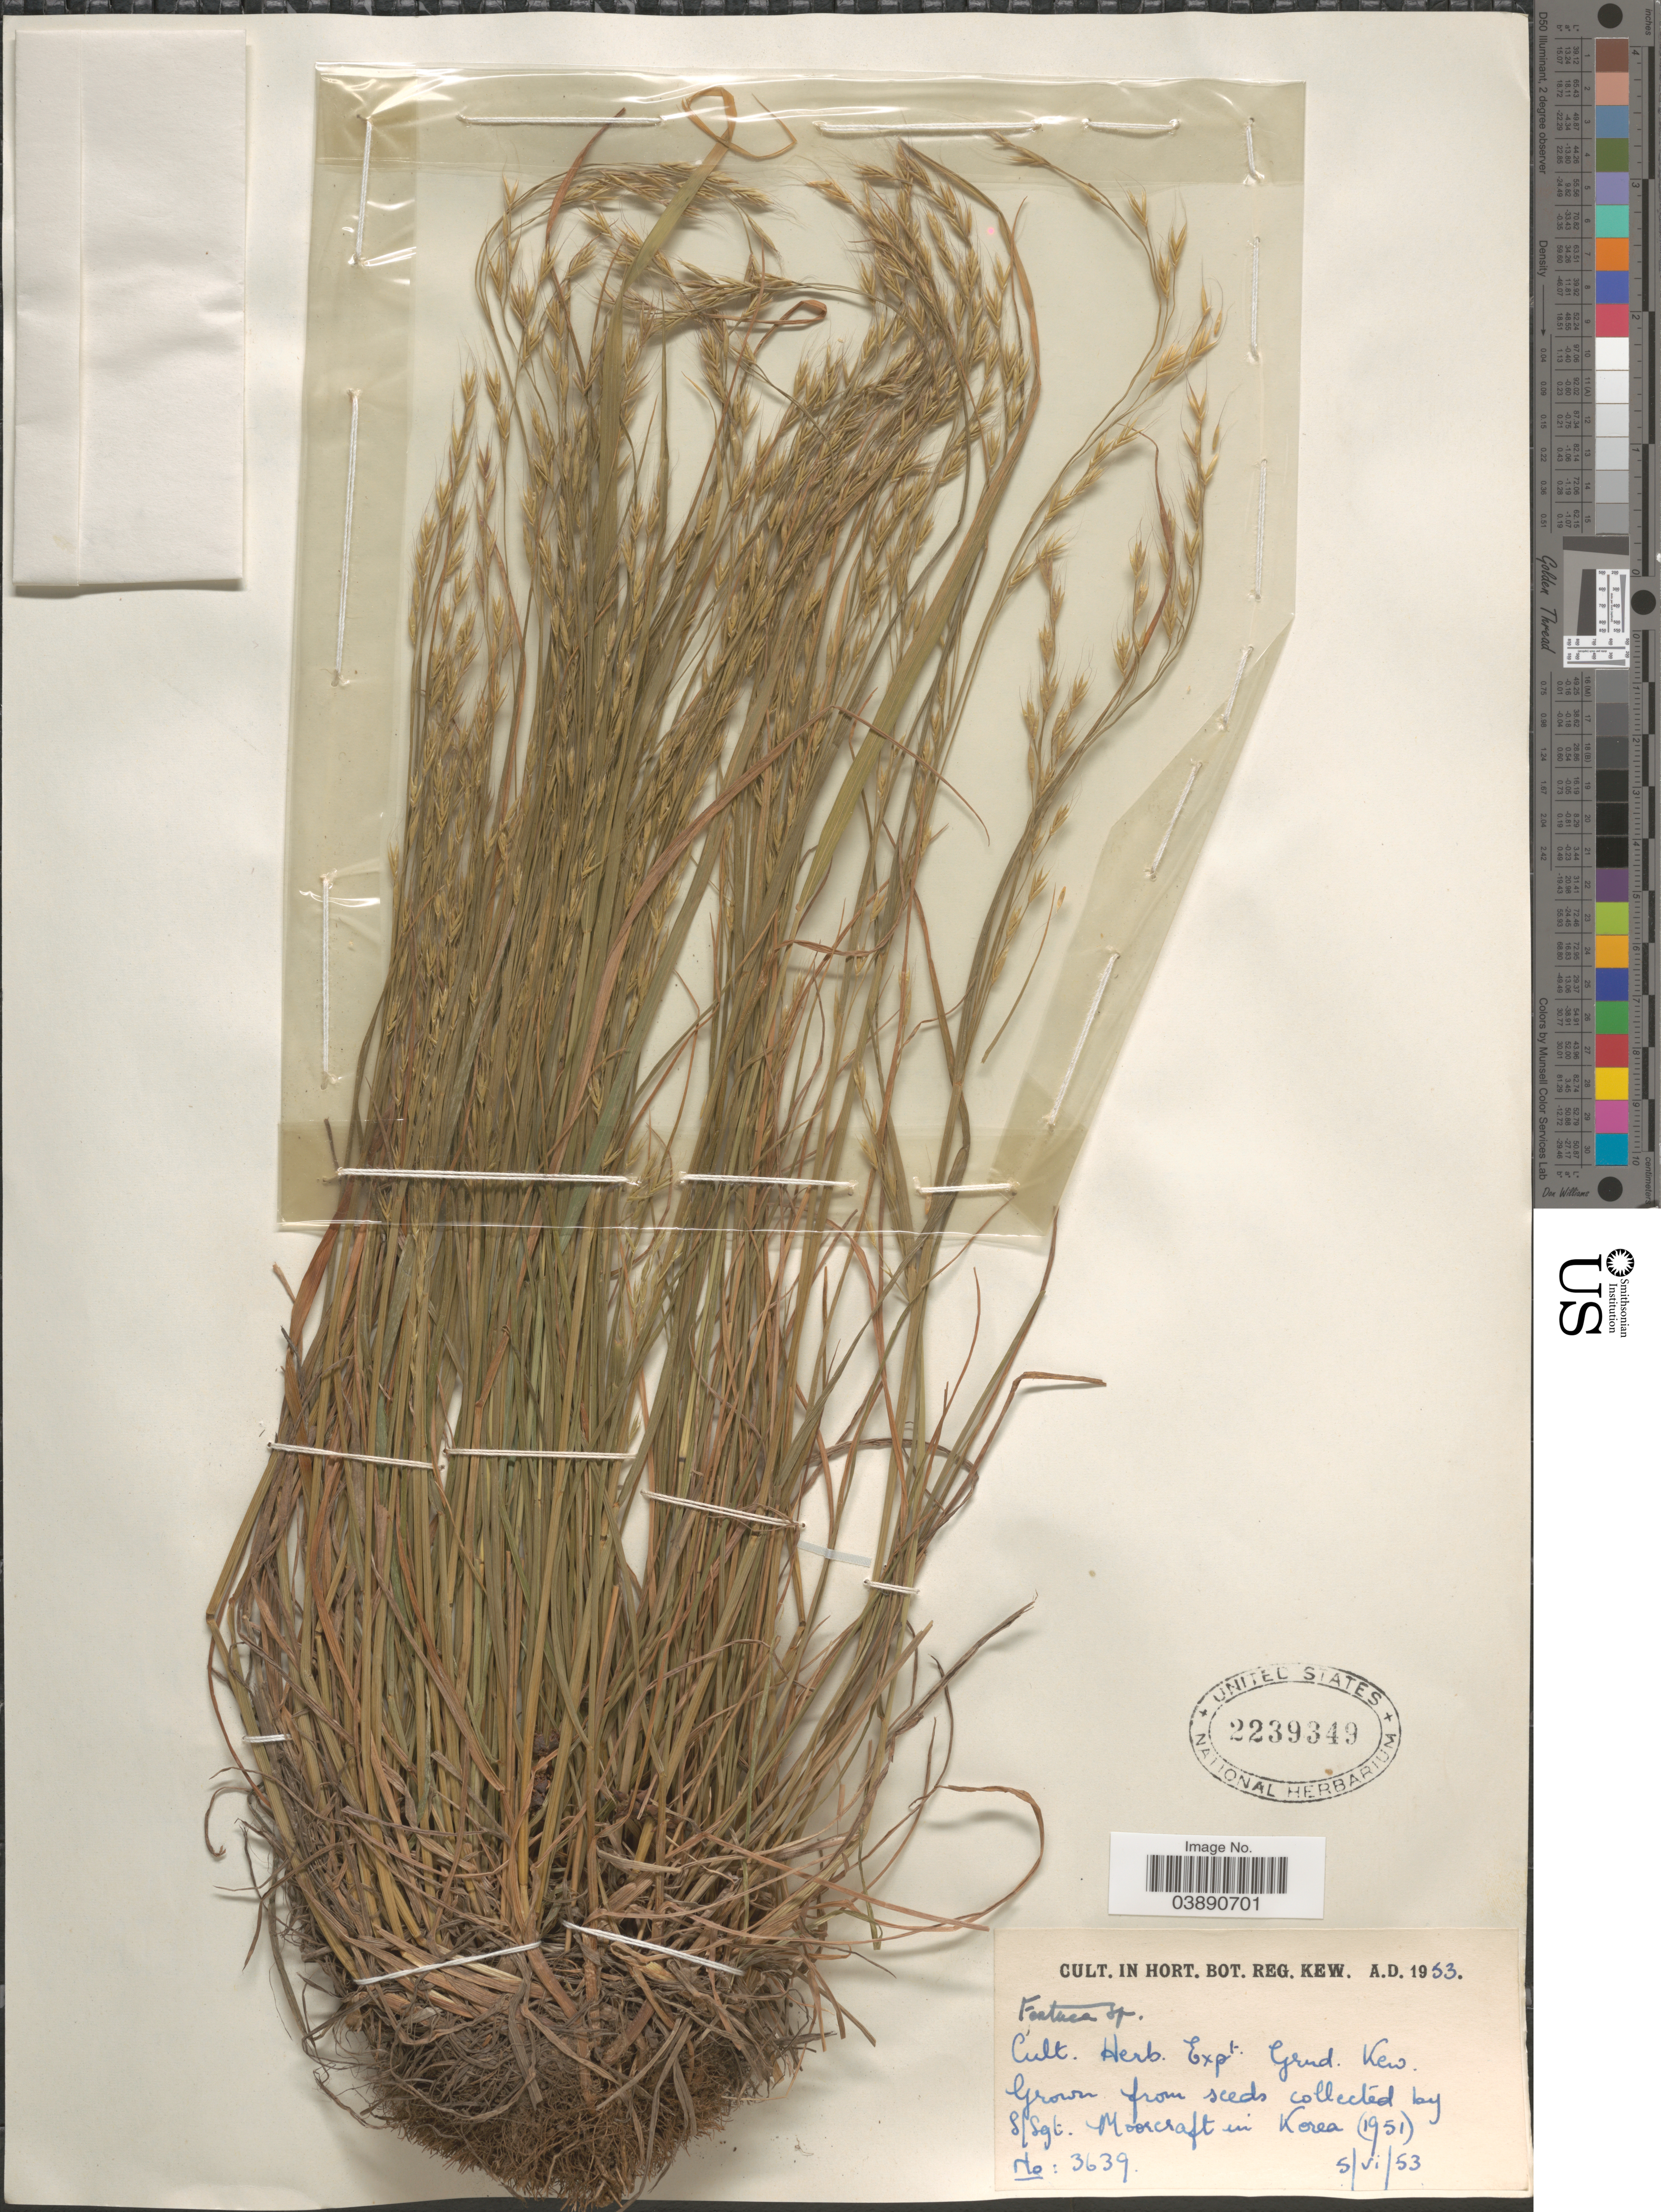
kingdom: Plantae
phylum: Tracheophyta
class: Liliopsida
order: Poales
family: Poaceae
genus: Festuca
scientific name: Festuca sp.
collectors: Ex herb. Expt. Grnd. Kew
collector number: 3639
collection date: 1953-06-05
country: United Kingdom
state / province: England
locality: In Hort. Bot. Reg. Kew.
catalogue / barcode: US 2239349